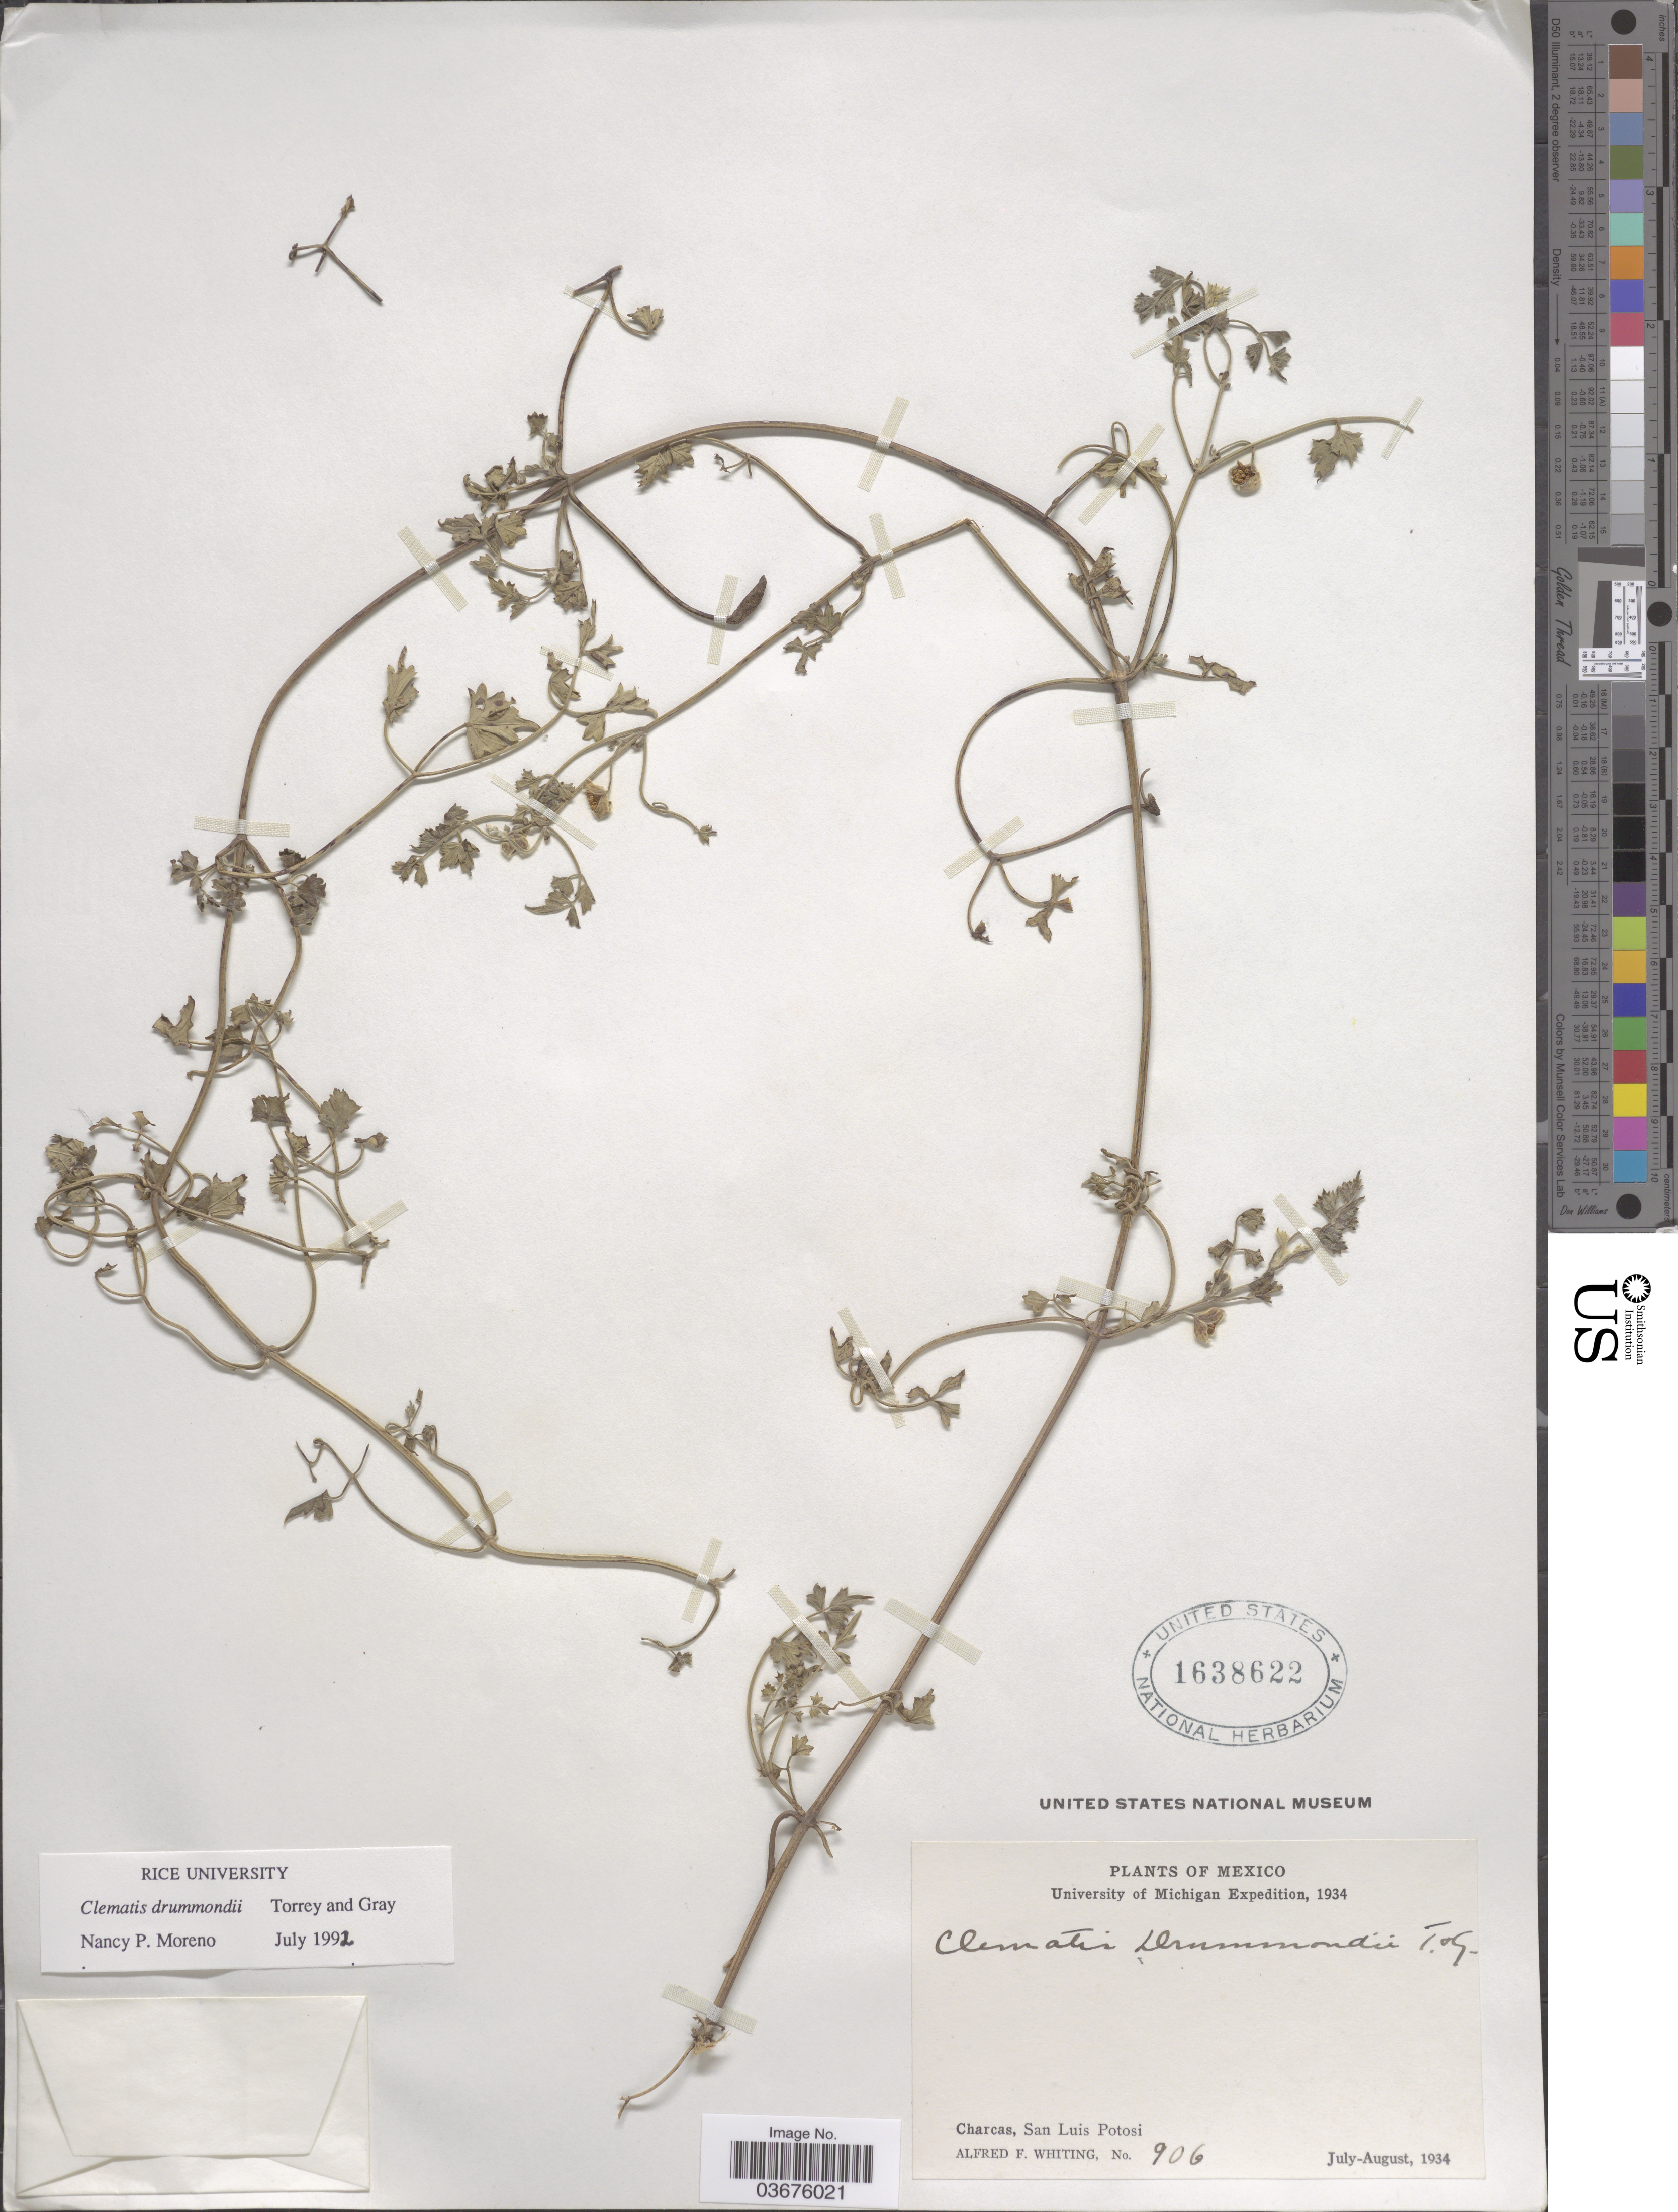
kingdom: Plantae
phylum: Tracheophyta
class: Magnoliopsida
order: Ranunculales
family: Ranunculaceae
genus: Clematis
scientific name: Clematis drummondii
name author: Torr. & A. Gray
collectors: A. F. Whiting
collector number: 906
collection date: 1934-07/1934-08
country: Mexico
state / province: San Luis Potosí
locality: Charcas.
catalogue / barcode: US 1638622